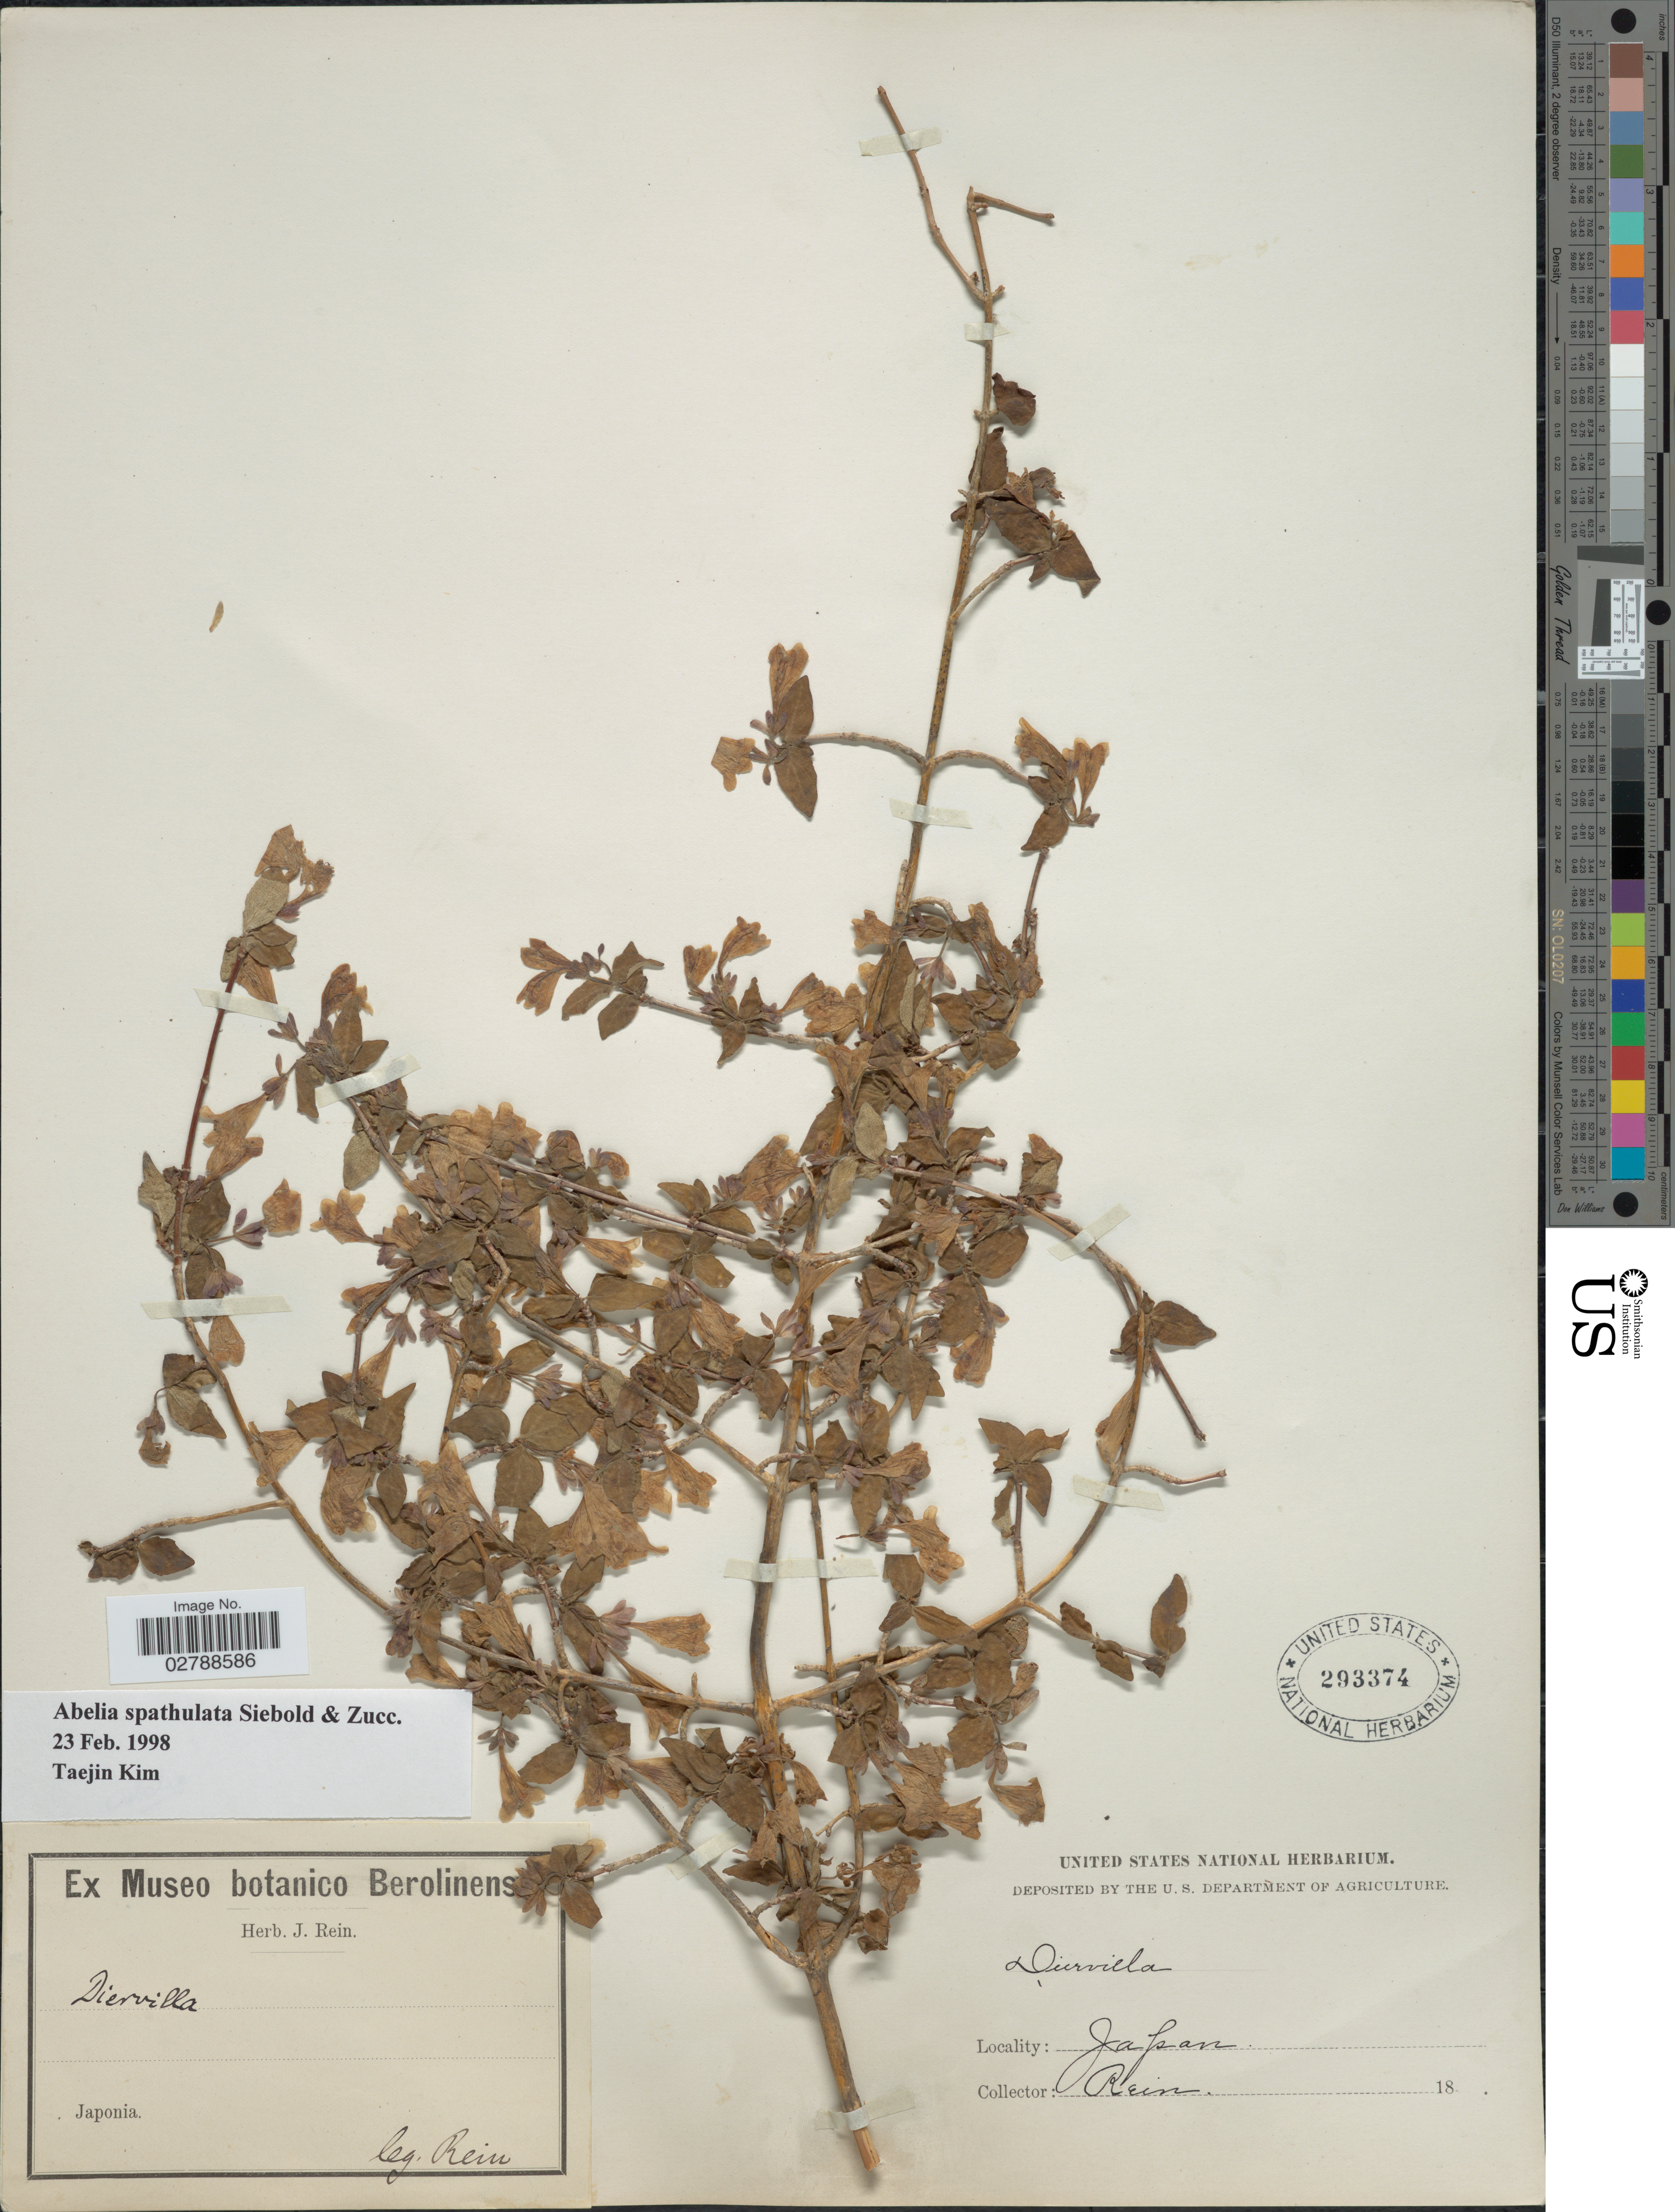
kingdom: Plantae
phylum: Tracheophyta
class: Magnoliopsida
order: Dipsacales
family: Caprifoliaceae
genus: Abelia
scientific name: Abelia spathulata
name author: Siebold & Zucc.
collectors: J. Rein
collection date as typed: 18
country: Japan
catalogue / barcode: US 293374